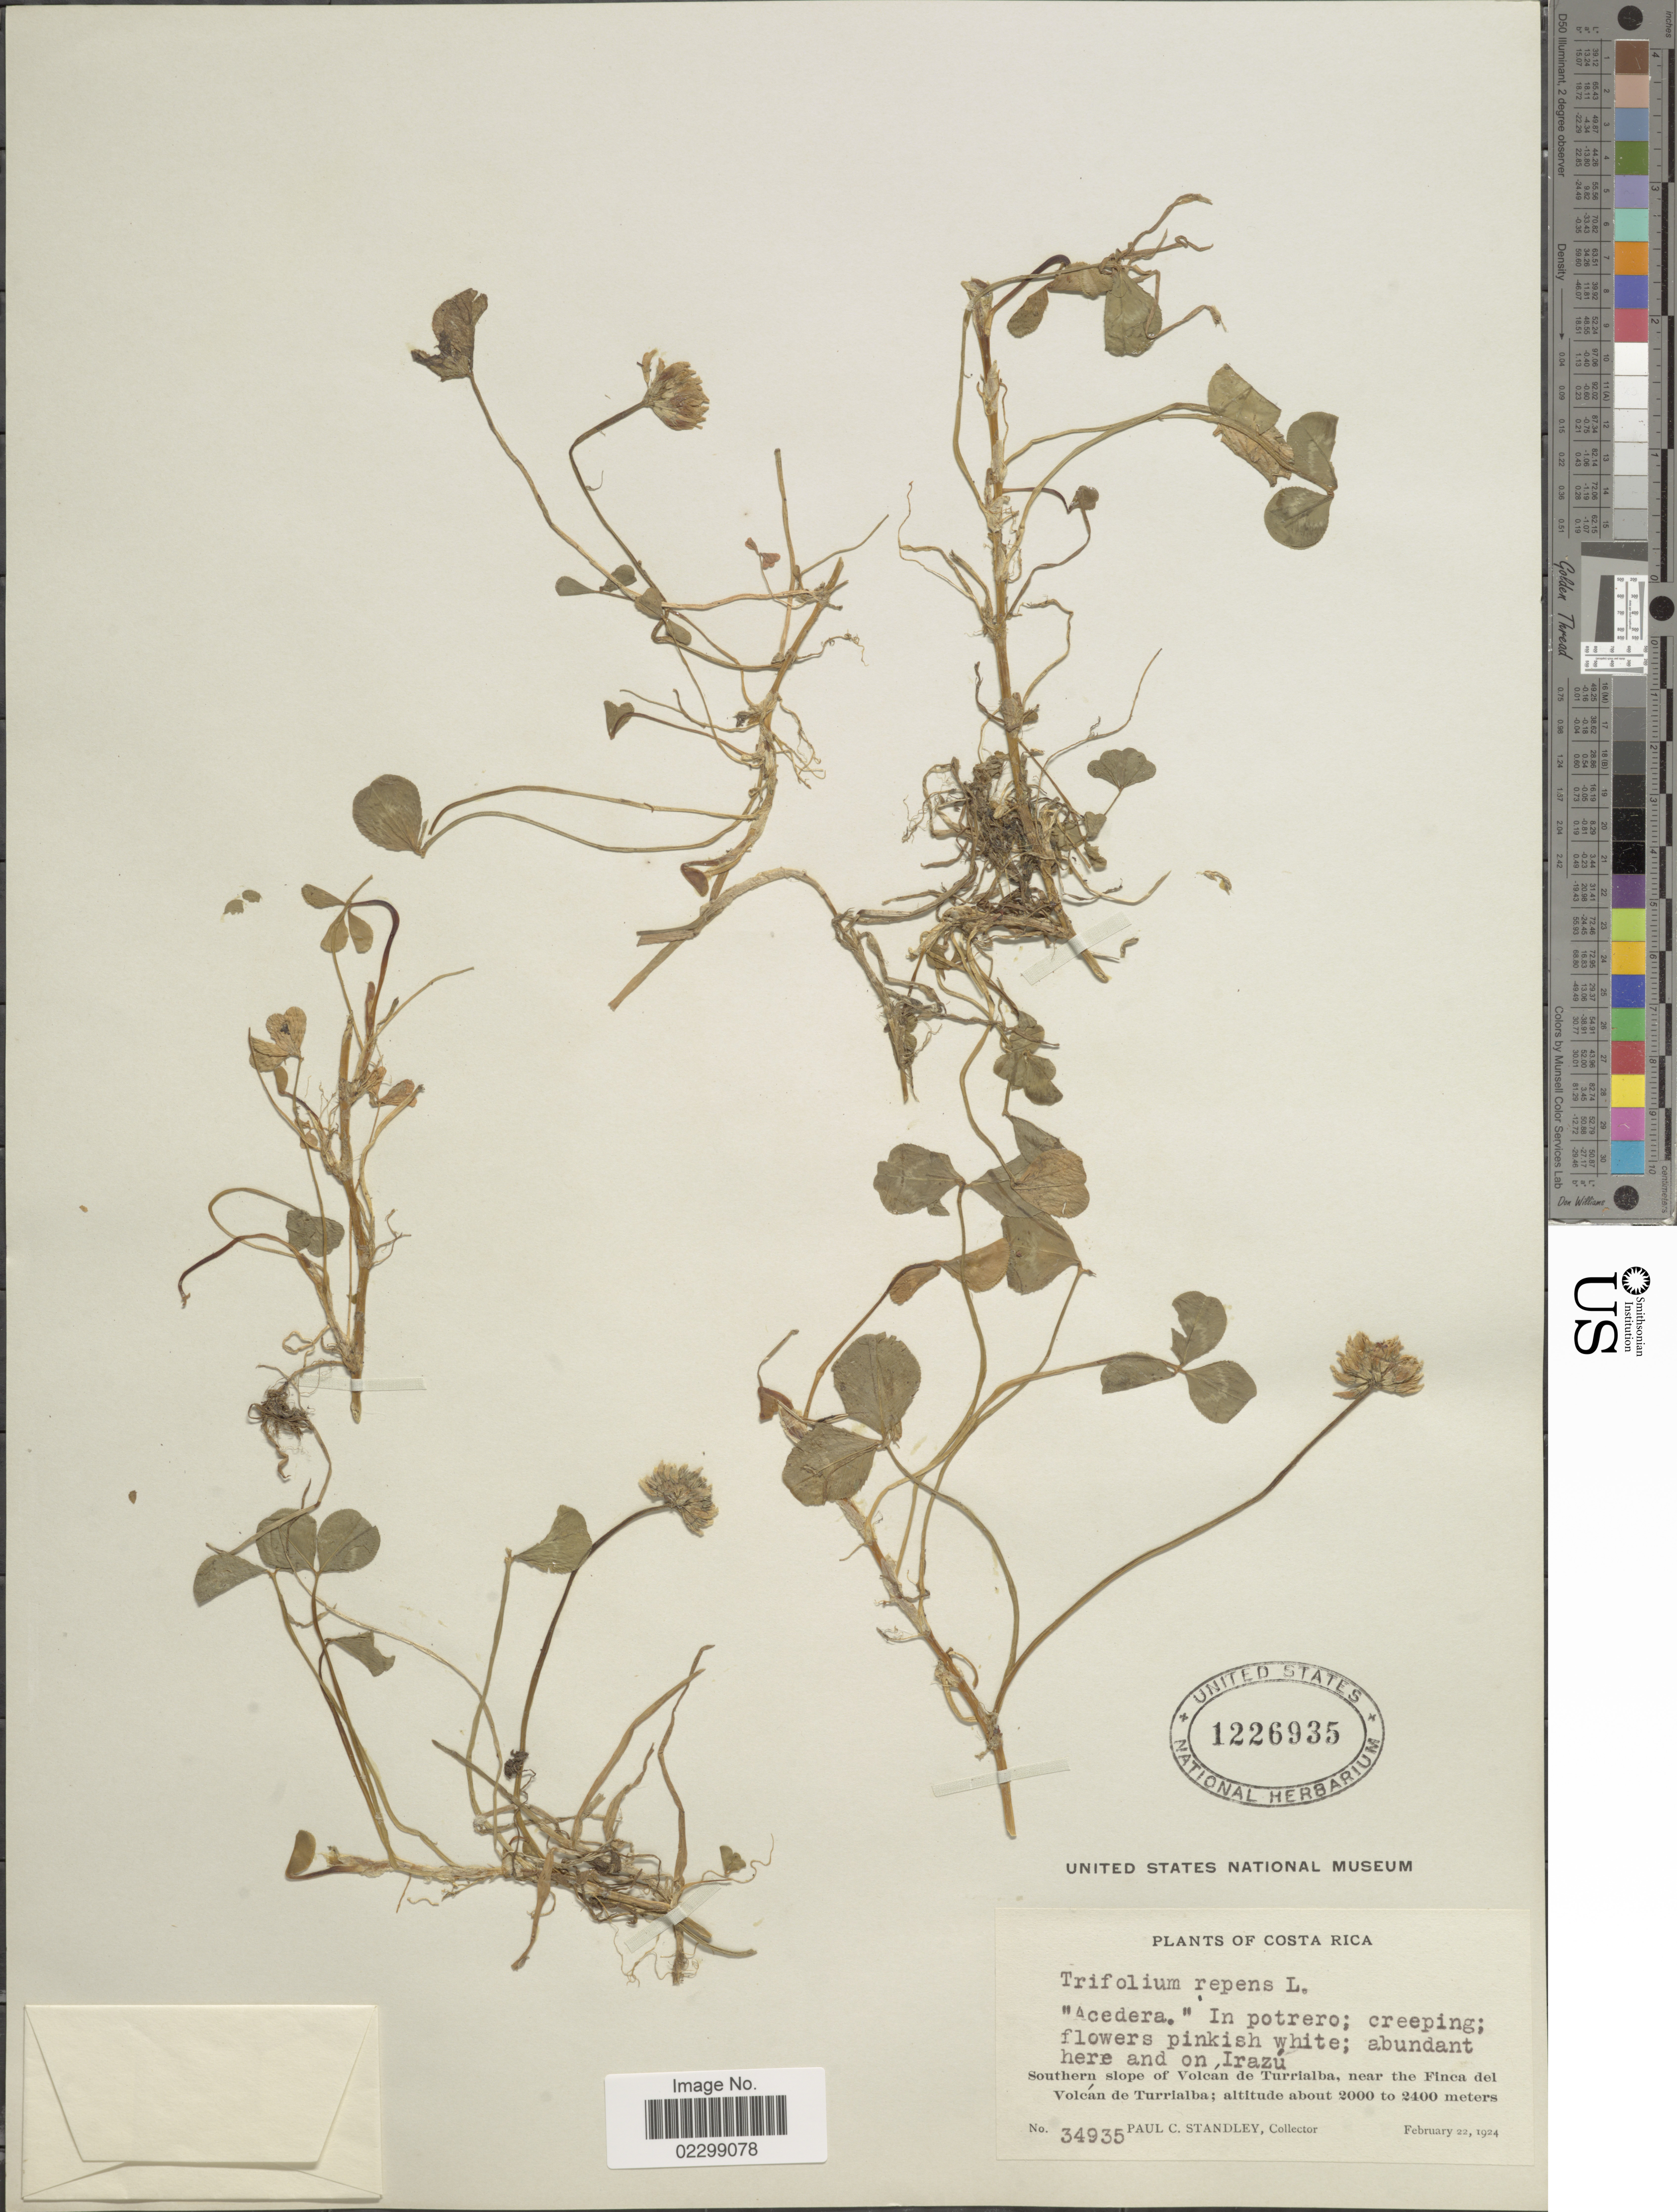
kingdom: Plantae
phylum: Tracheophyta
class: Magnoliopsida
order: Fabales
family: Fabaceae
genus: Trifolium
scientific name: Trifolium repens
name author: L.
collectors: P. C. Standley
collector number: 34935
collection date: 1924-02-22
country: Costa Rica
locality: Abundant here and on Irazú, Southern slope of Volcan de Turrialba, near the Finca del Volcán de Turrialba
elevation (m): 2000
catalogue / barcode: US 1226935